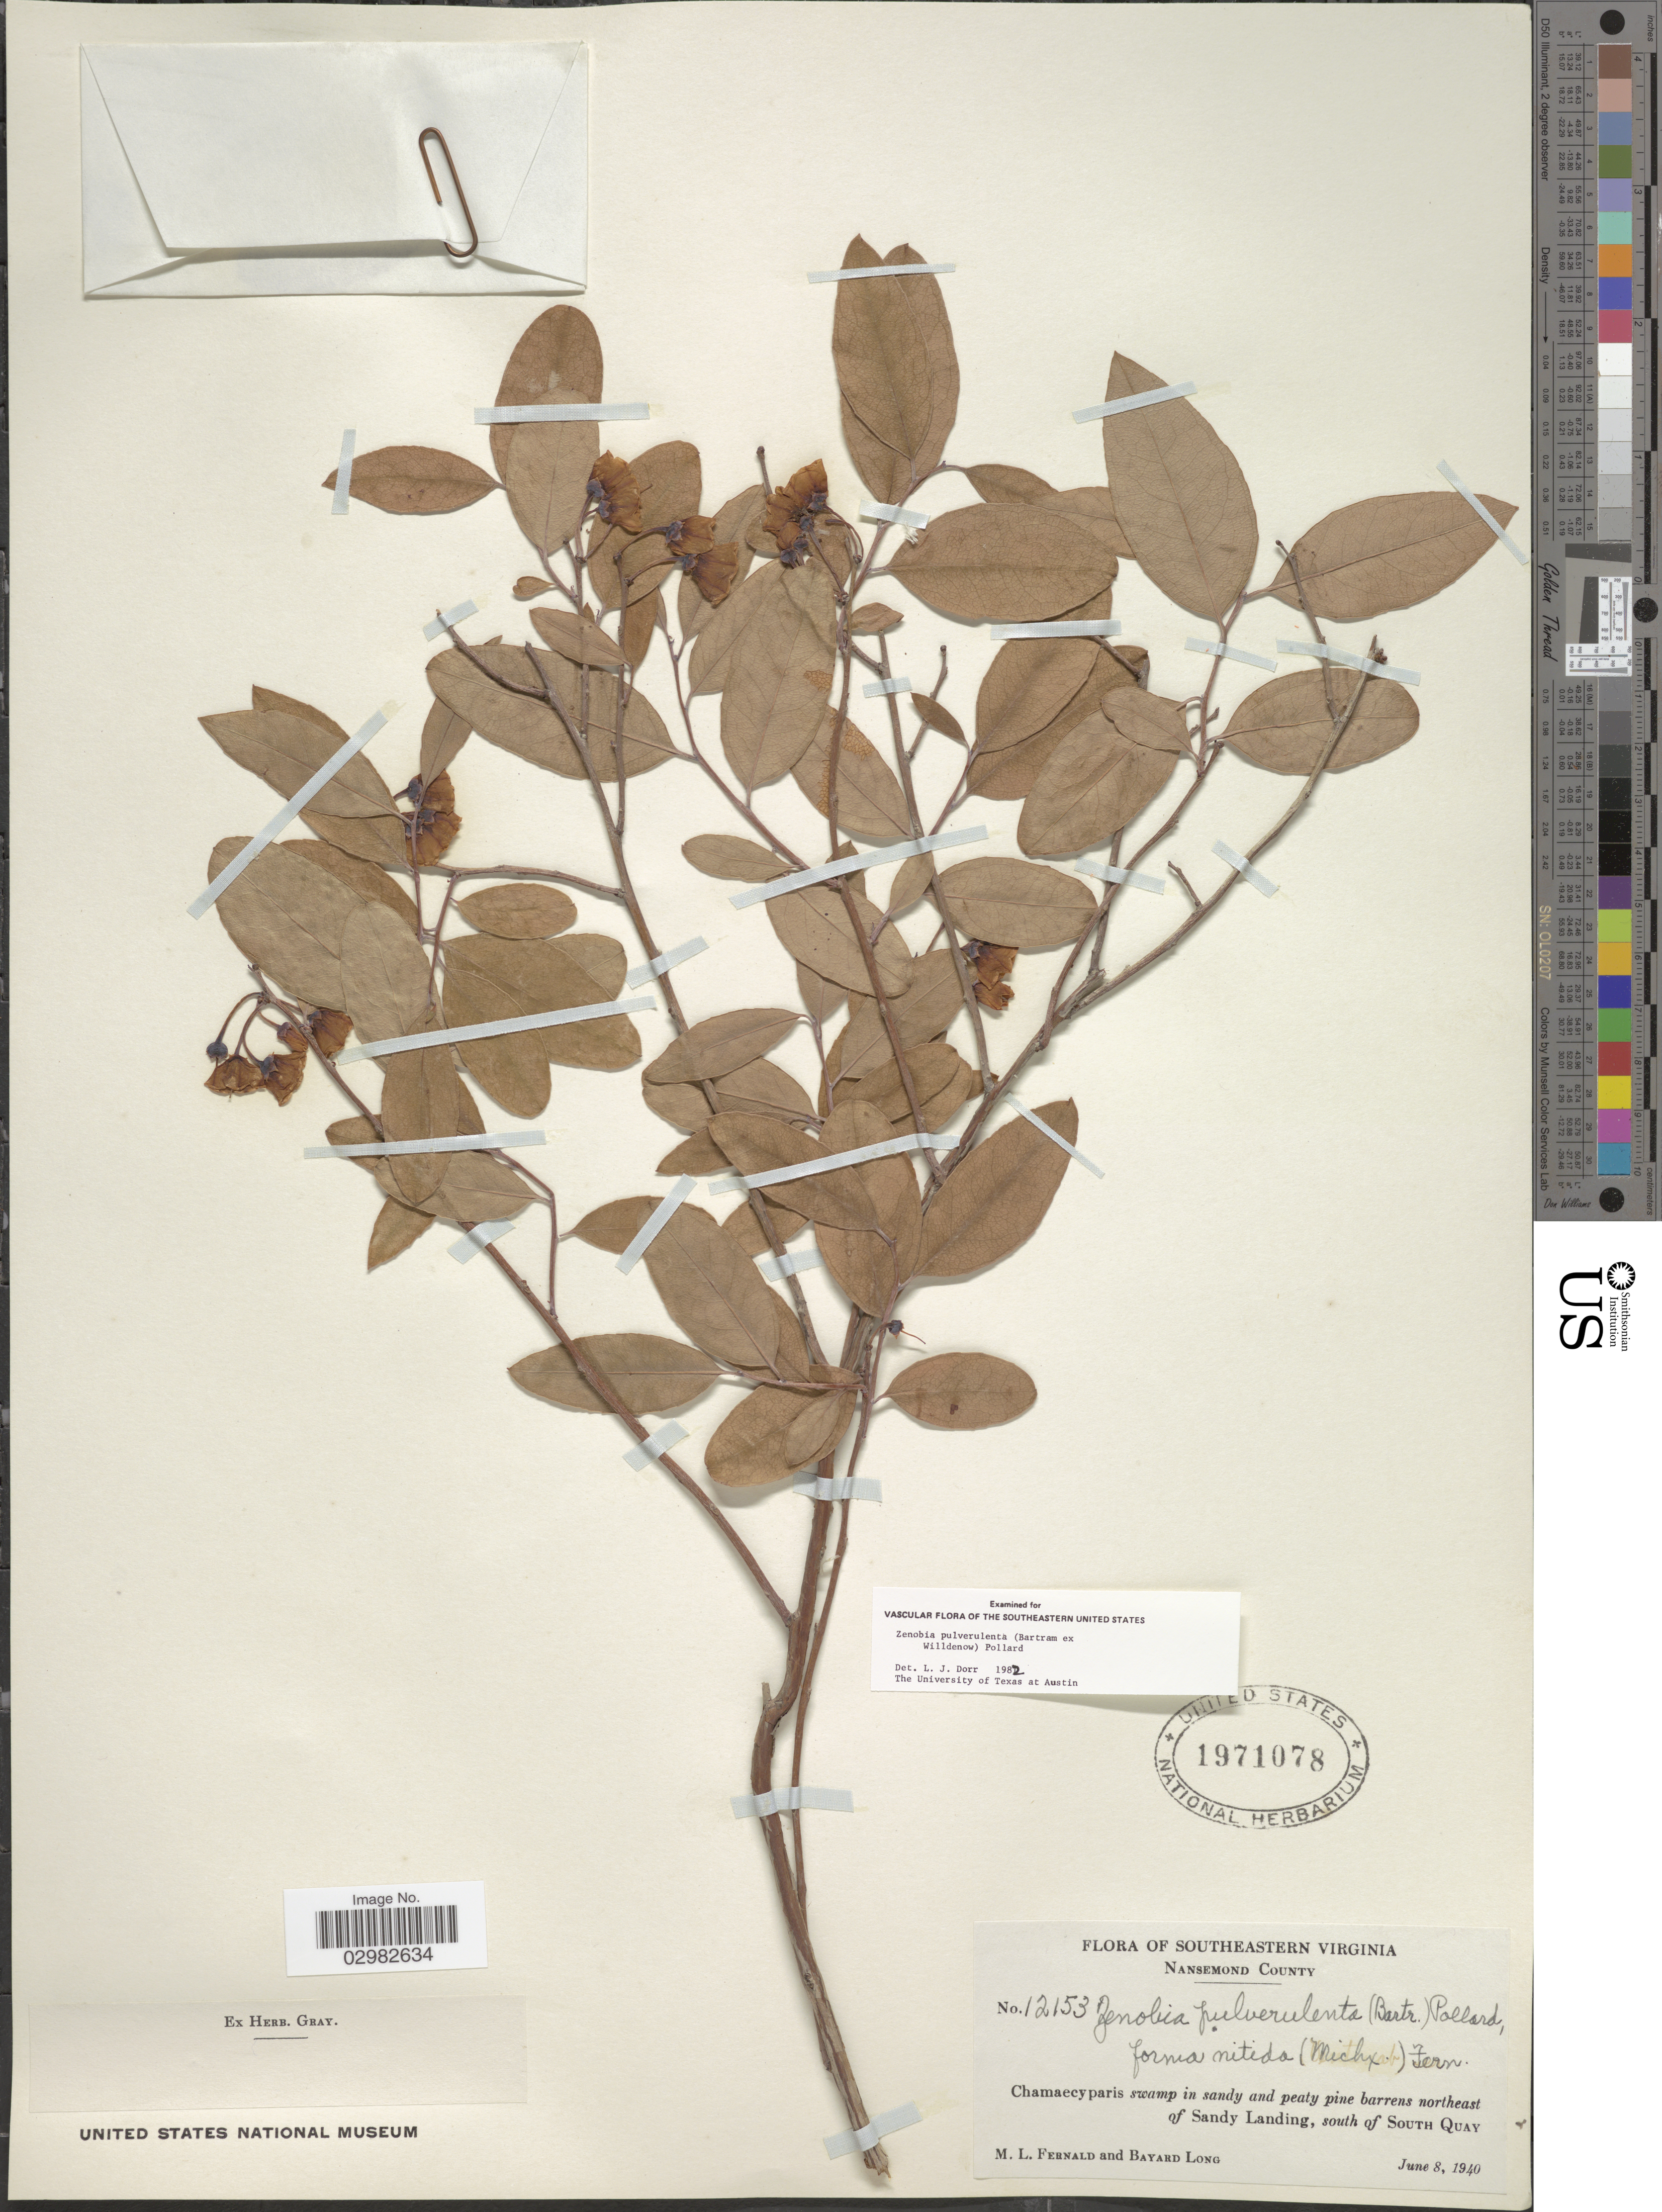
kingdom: Plantae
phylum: Tracheophyta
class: Magnoliopsida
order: Ericales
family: Ericaceae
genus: Zenobia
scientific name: Zenobia pulverulenta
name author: (W. Bartram ex Willd.) Pollard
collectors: M. L. Fernald & B. Long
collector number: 12153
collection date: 1940-06-08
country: United States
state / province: Virginia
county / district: City of Suffolk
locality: Southeastern Virginia, Nansemond County, Chamaecyparis swamp in sandy and peaty pine barrens northeast of Sandy Landing, south of South Quay.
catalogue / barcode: US 1971078